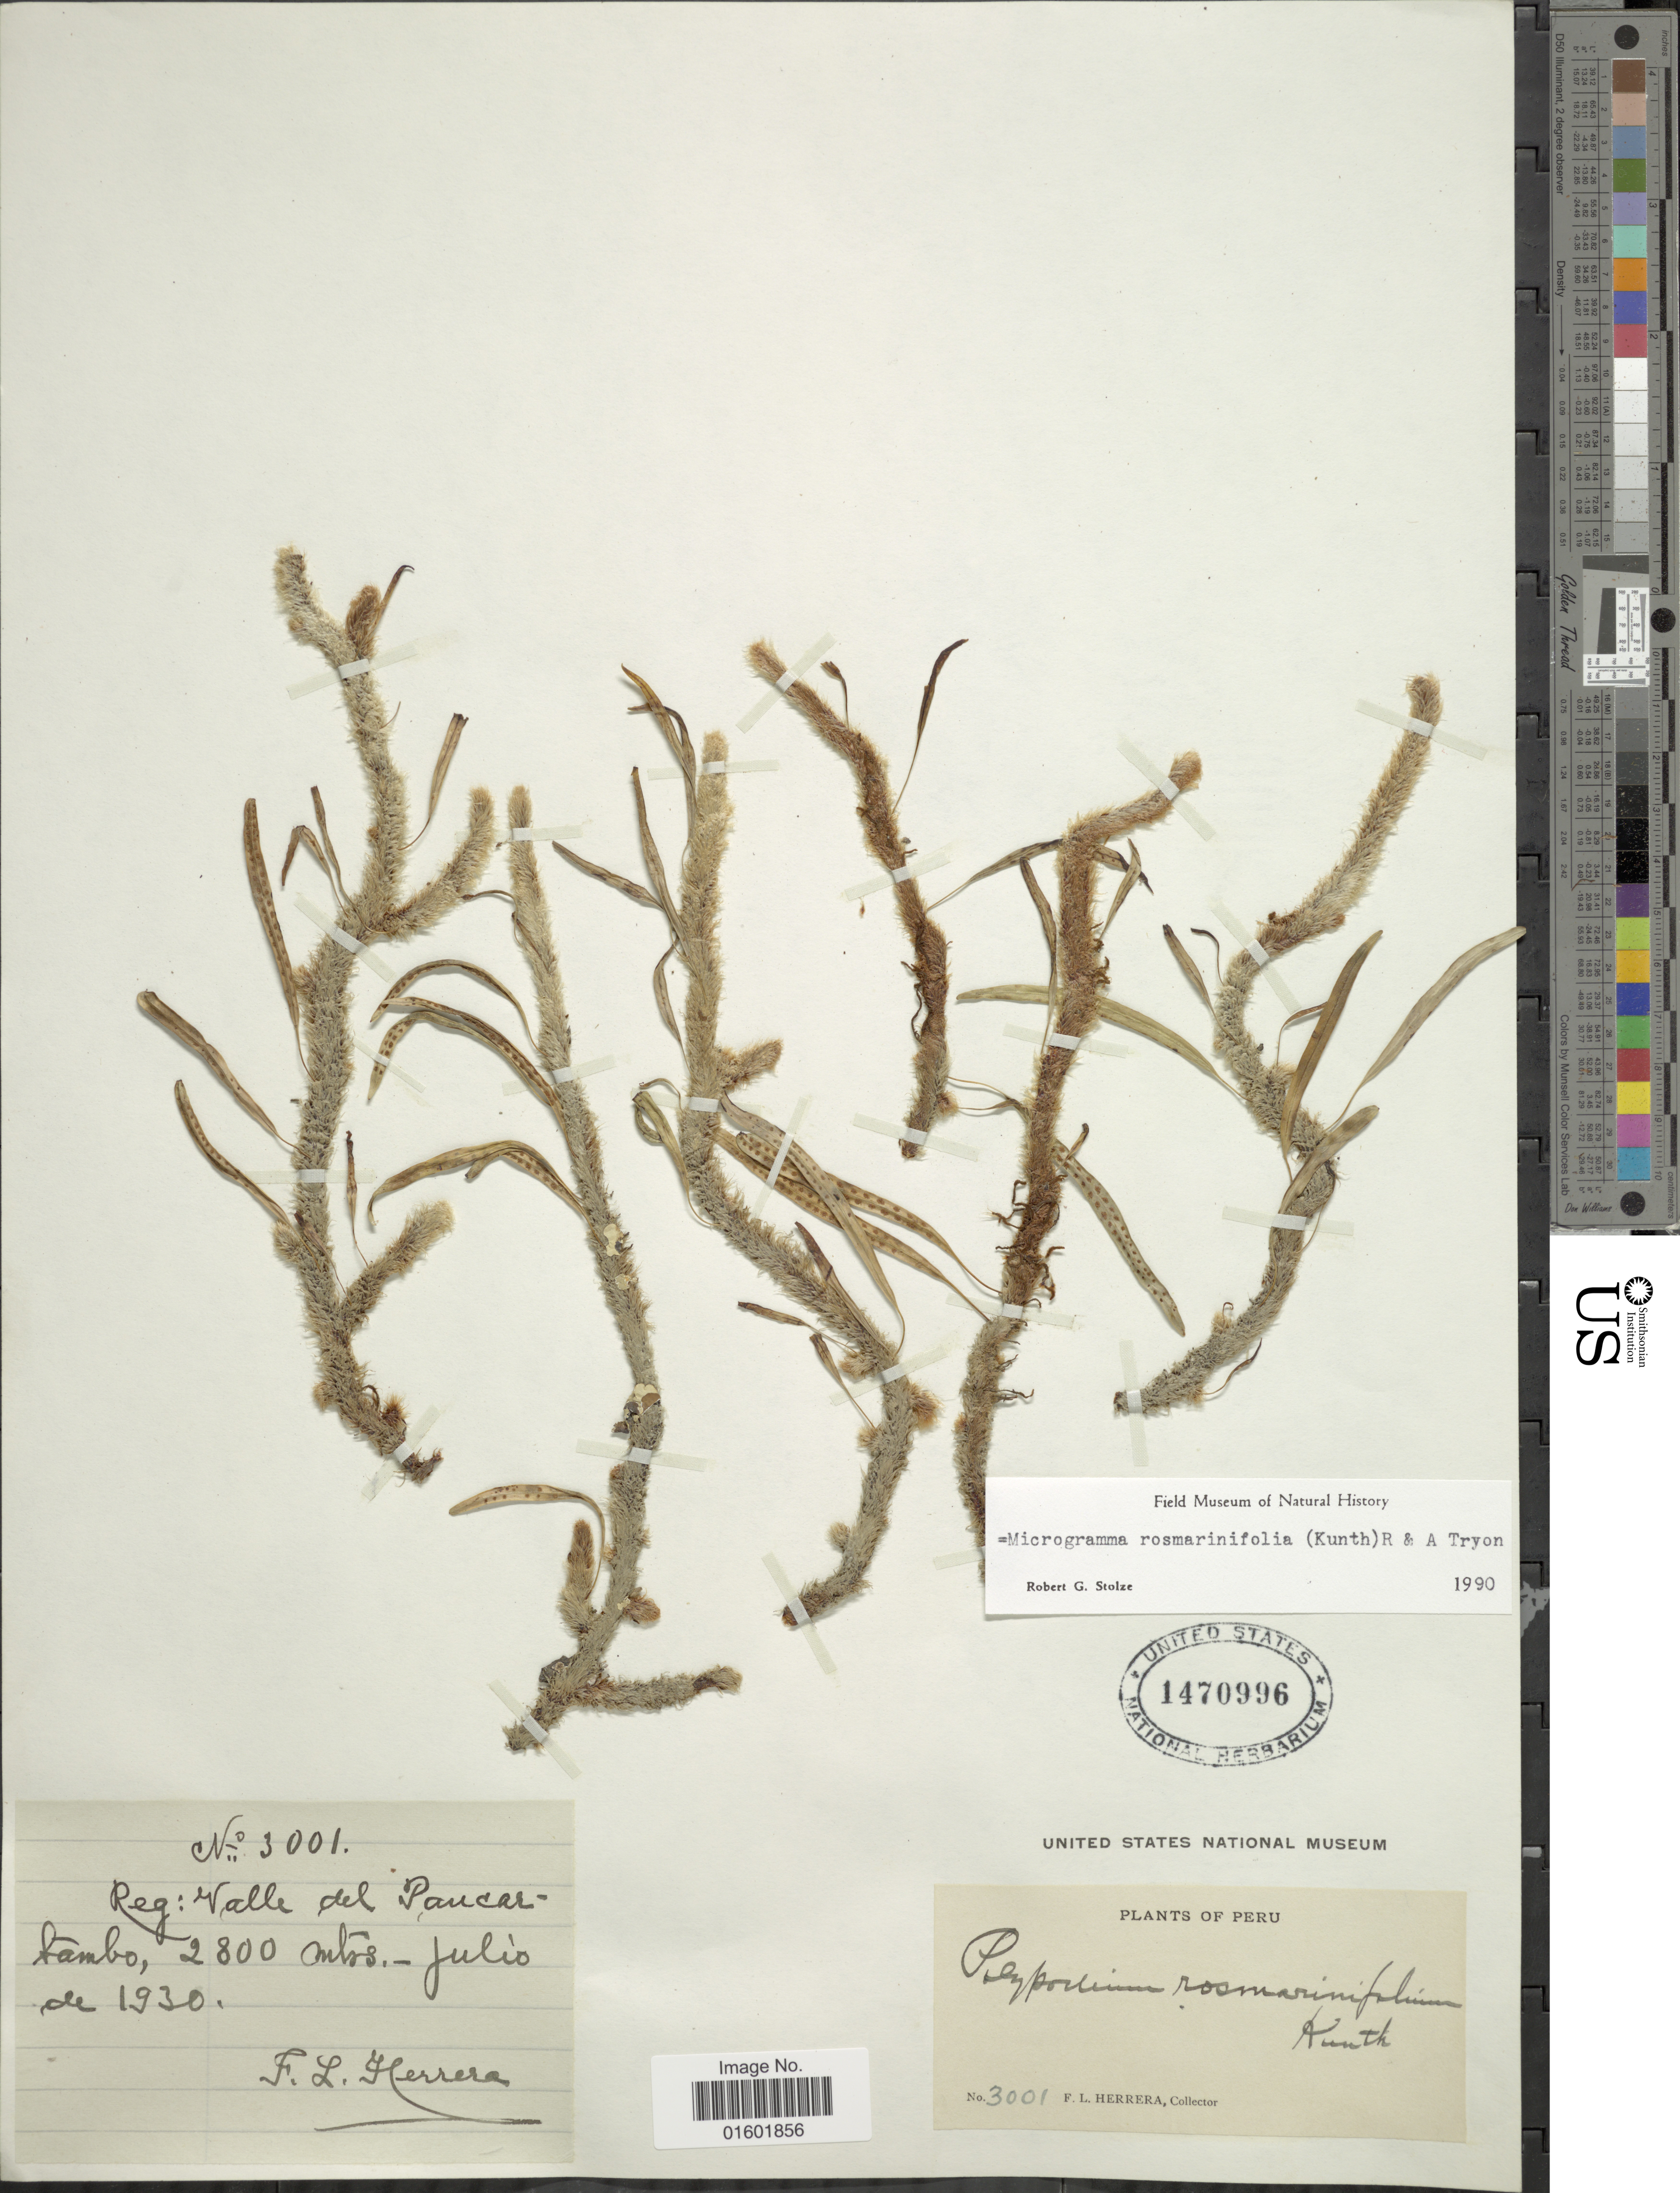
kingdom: Plantae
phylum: Tracheophyta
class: Polypodiopsida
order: Polypodiales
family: Polypodiaceae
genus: Microgramma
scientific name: Microgramma rosmarinifolia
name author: (Kunth) R.M. Tryon & A.F. Tryon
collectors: F. L. Herrera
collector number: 3001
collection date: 1930-07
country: Peru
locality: Reg: Valle del Paucar - tambo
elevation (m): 2800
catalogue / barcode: US 1470996